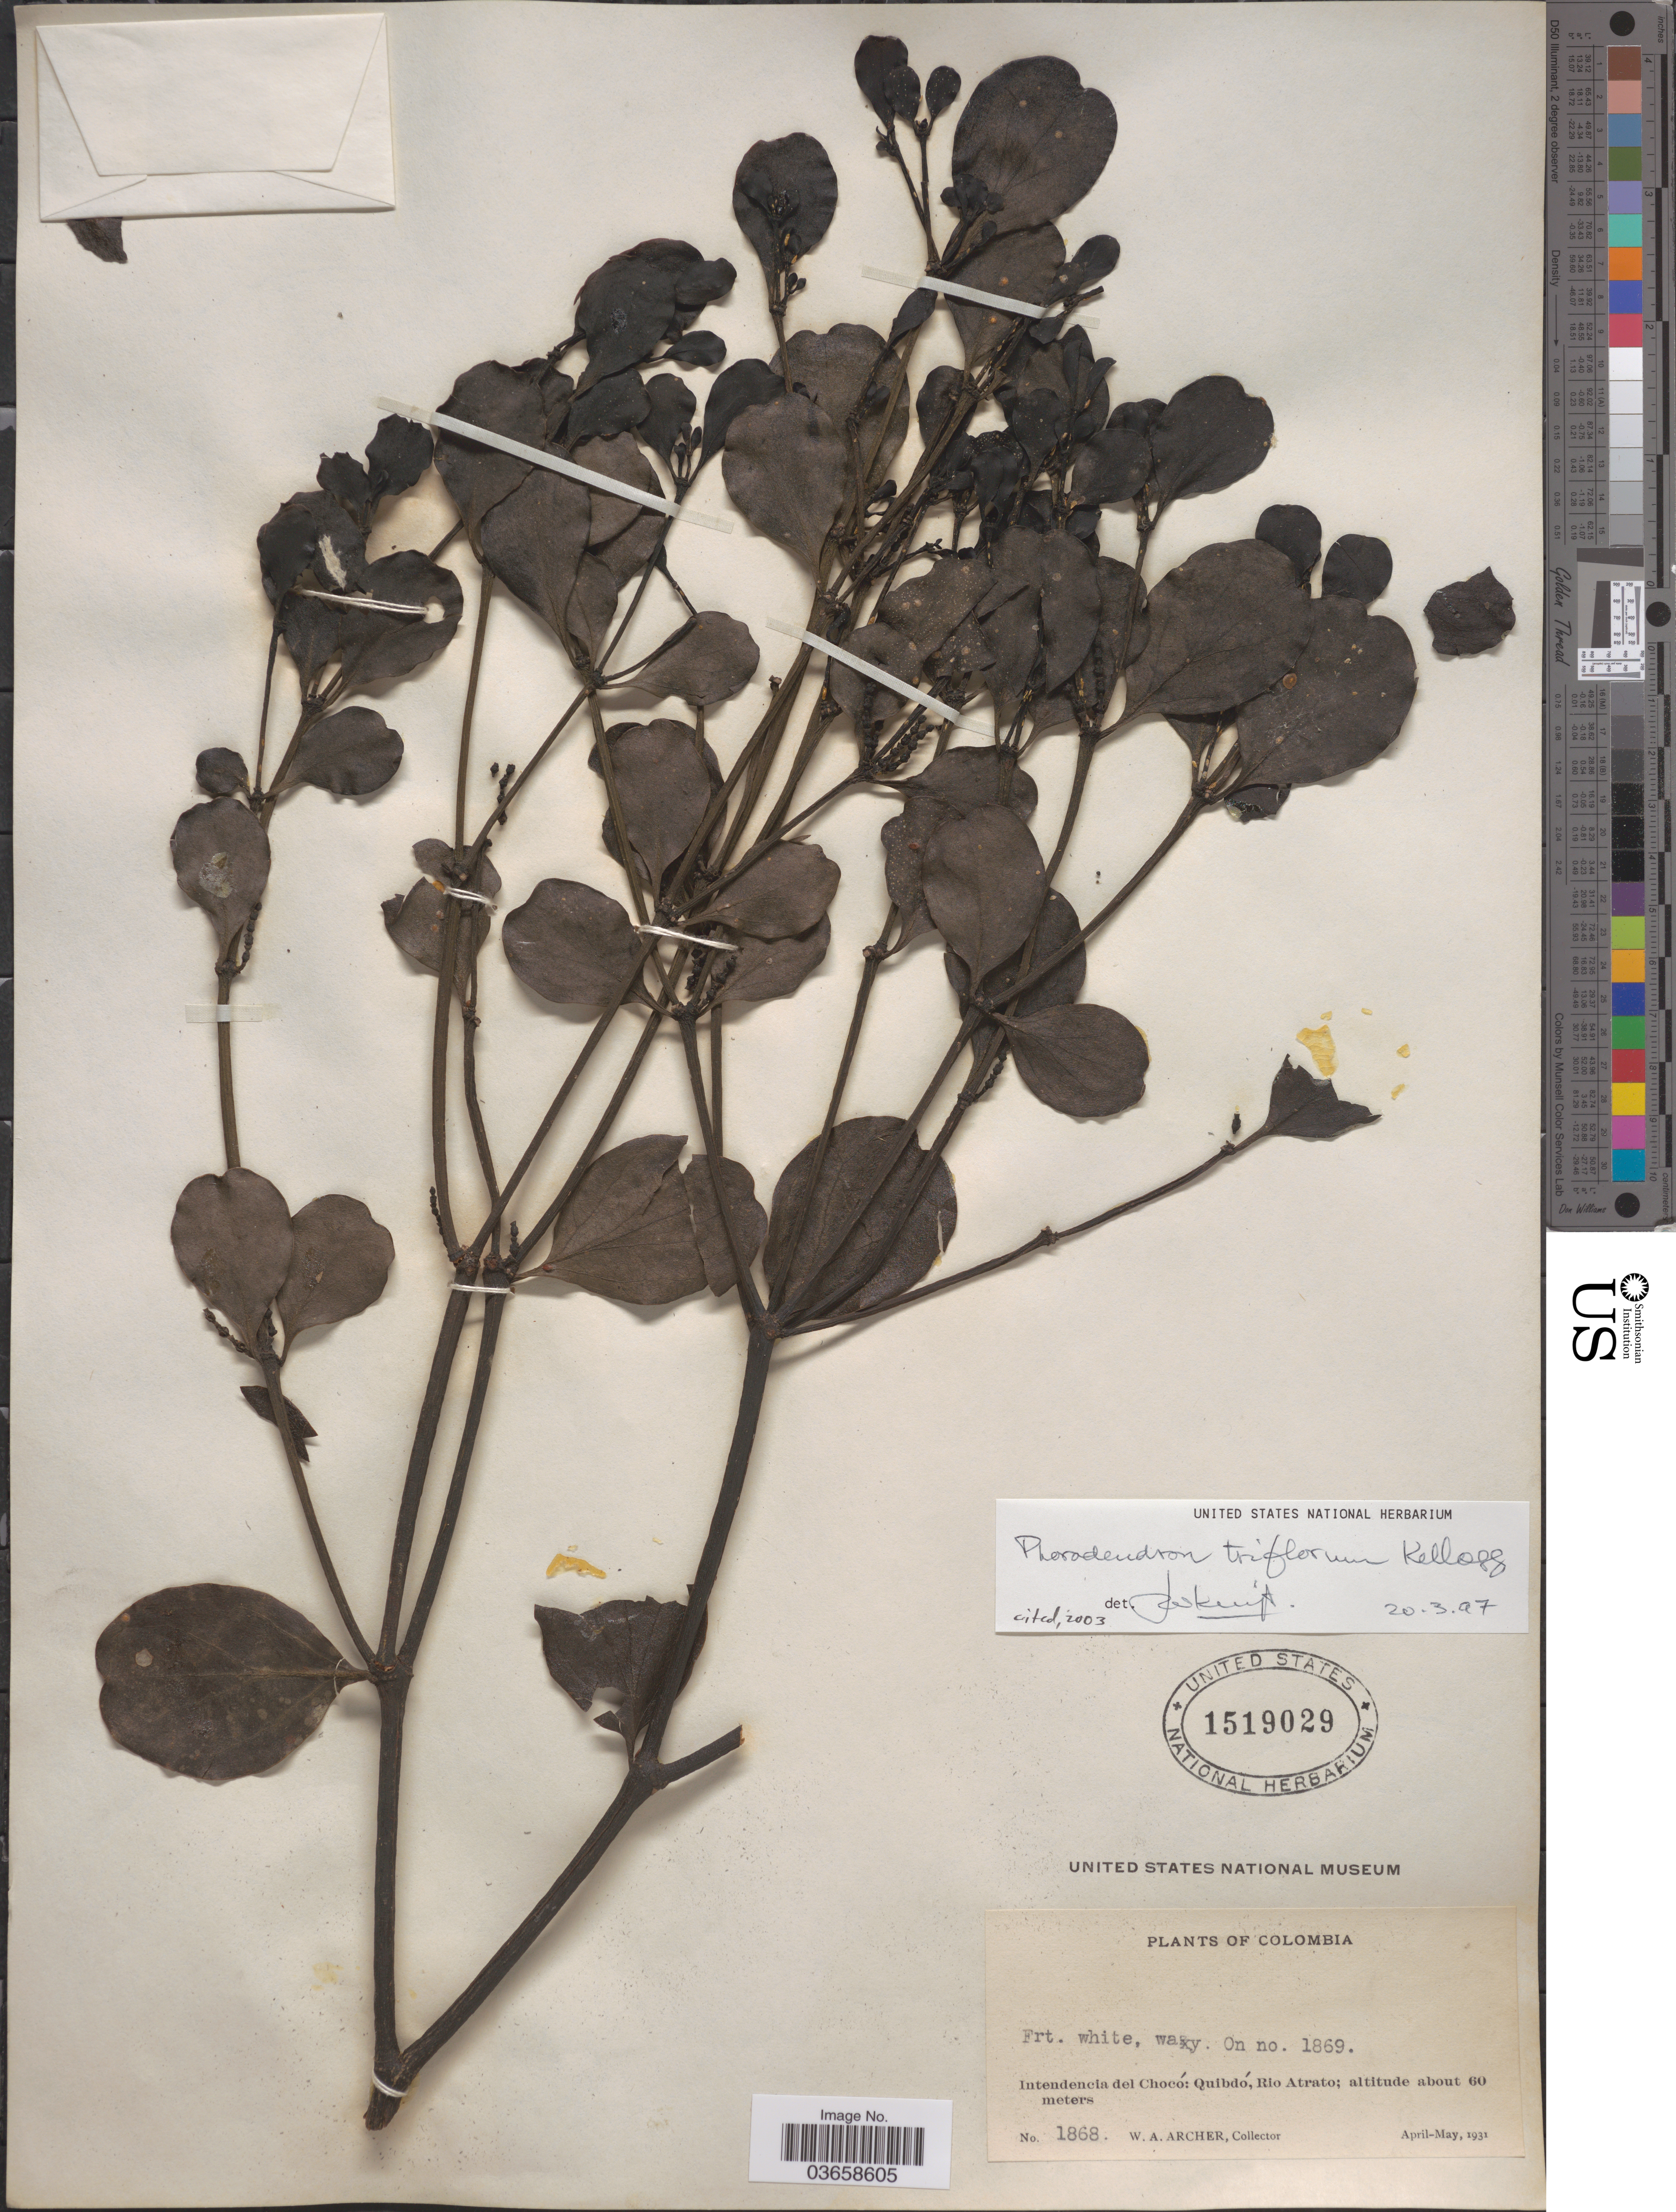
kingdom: Plantae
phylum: Tracheophyta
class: Magnoliopsida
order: Santalales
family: Viscaceae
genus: Phoradendron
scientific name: Phoradendron triflorum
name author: E.A. Kellogg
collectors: W. Archer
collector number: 1868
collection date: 1931-04/1931-05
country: Colombia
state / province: Chocó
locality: Intendencia del Chocó: Quibdó, Rio Atrato.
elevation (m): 60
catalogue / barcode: US 1519029